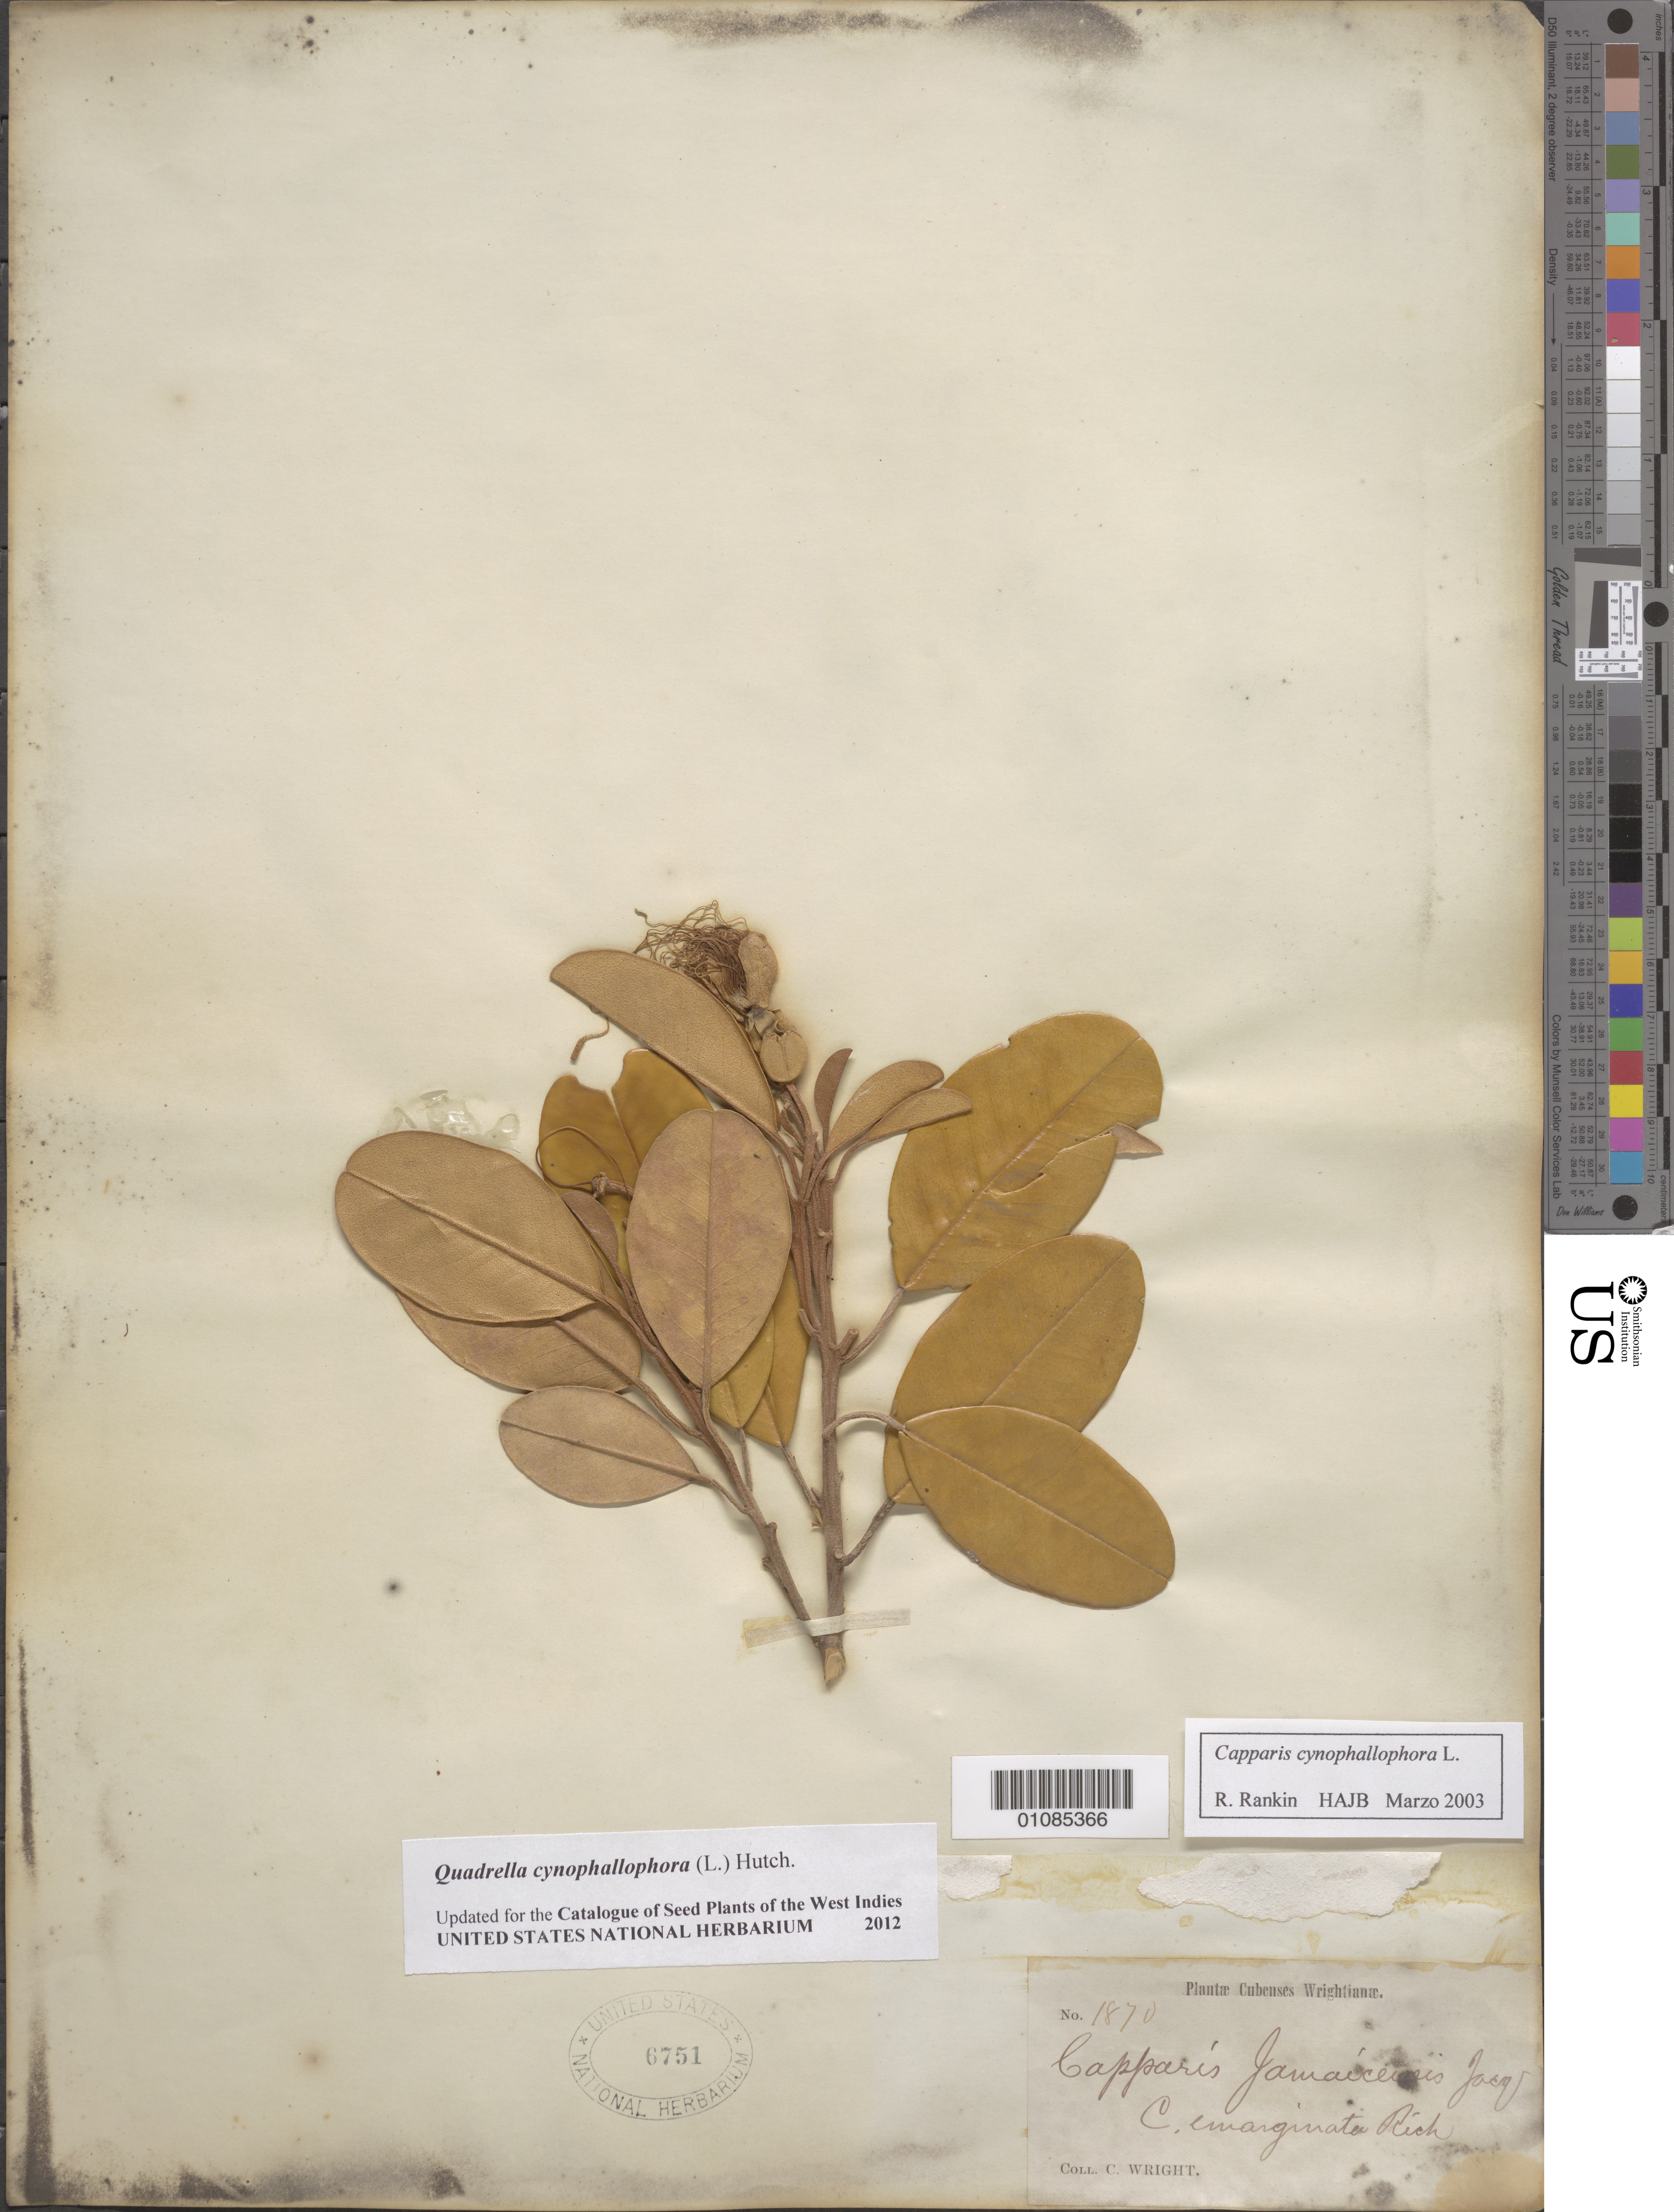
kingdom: Plantae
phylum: Tracheophyta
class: Magnoliopsida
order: Brassicales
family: Capparaceae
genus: Quadrella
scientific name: Quadrella cynophallophora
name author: (L.) Hutch.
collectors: C. Wright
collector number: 1870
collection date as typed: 1800 to 1899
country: Cuba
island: Cuba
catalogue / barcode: US 6751